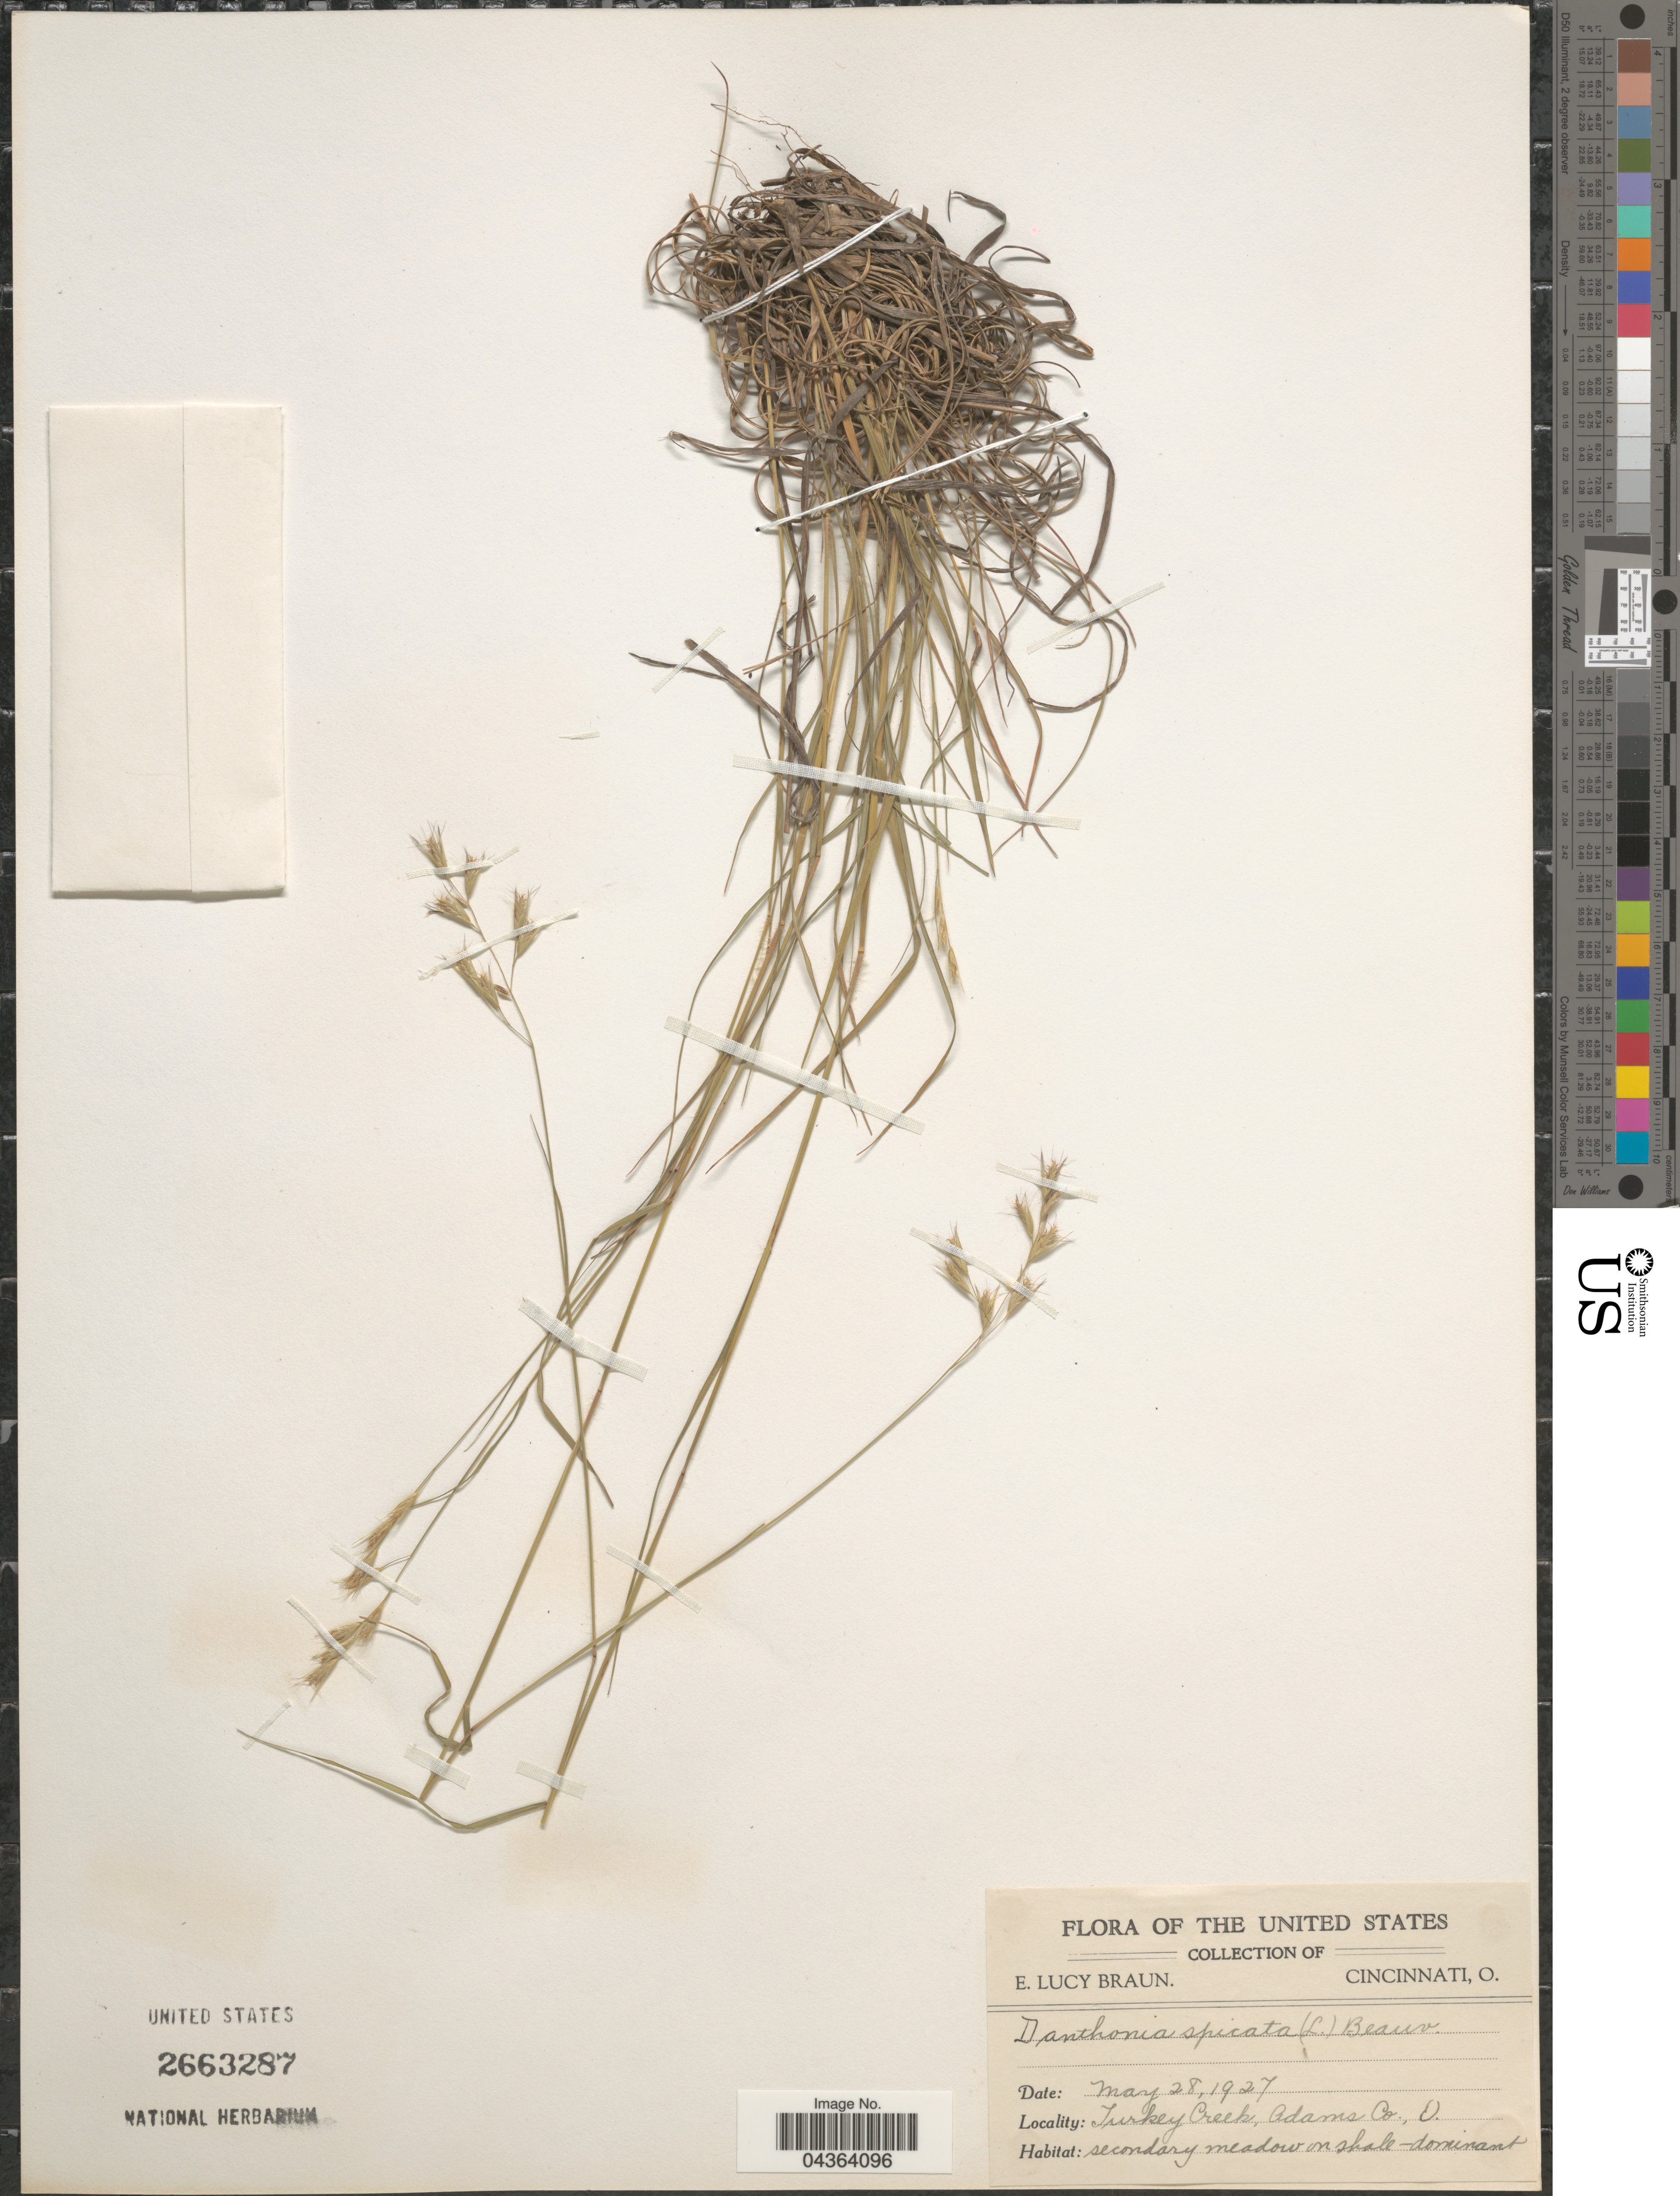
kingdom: Plantae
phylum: Tracheophyta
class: Liliopsida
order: Poales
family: Poaceae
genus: Danthonia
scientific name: Danthonia spicata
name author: (L.) P. Beauv. ex Roem. & Schult.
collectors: E. L. Braun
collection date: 1927-05-28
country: United States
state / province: Ohio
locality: Turkey Creek, Adams Co. Secondary meadow on shale-dominant.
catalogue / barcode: US 2663287